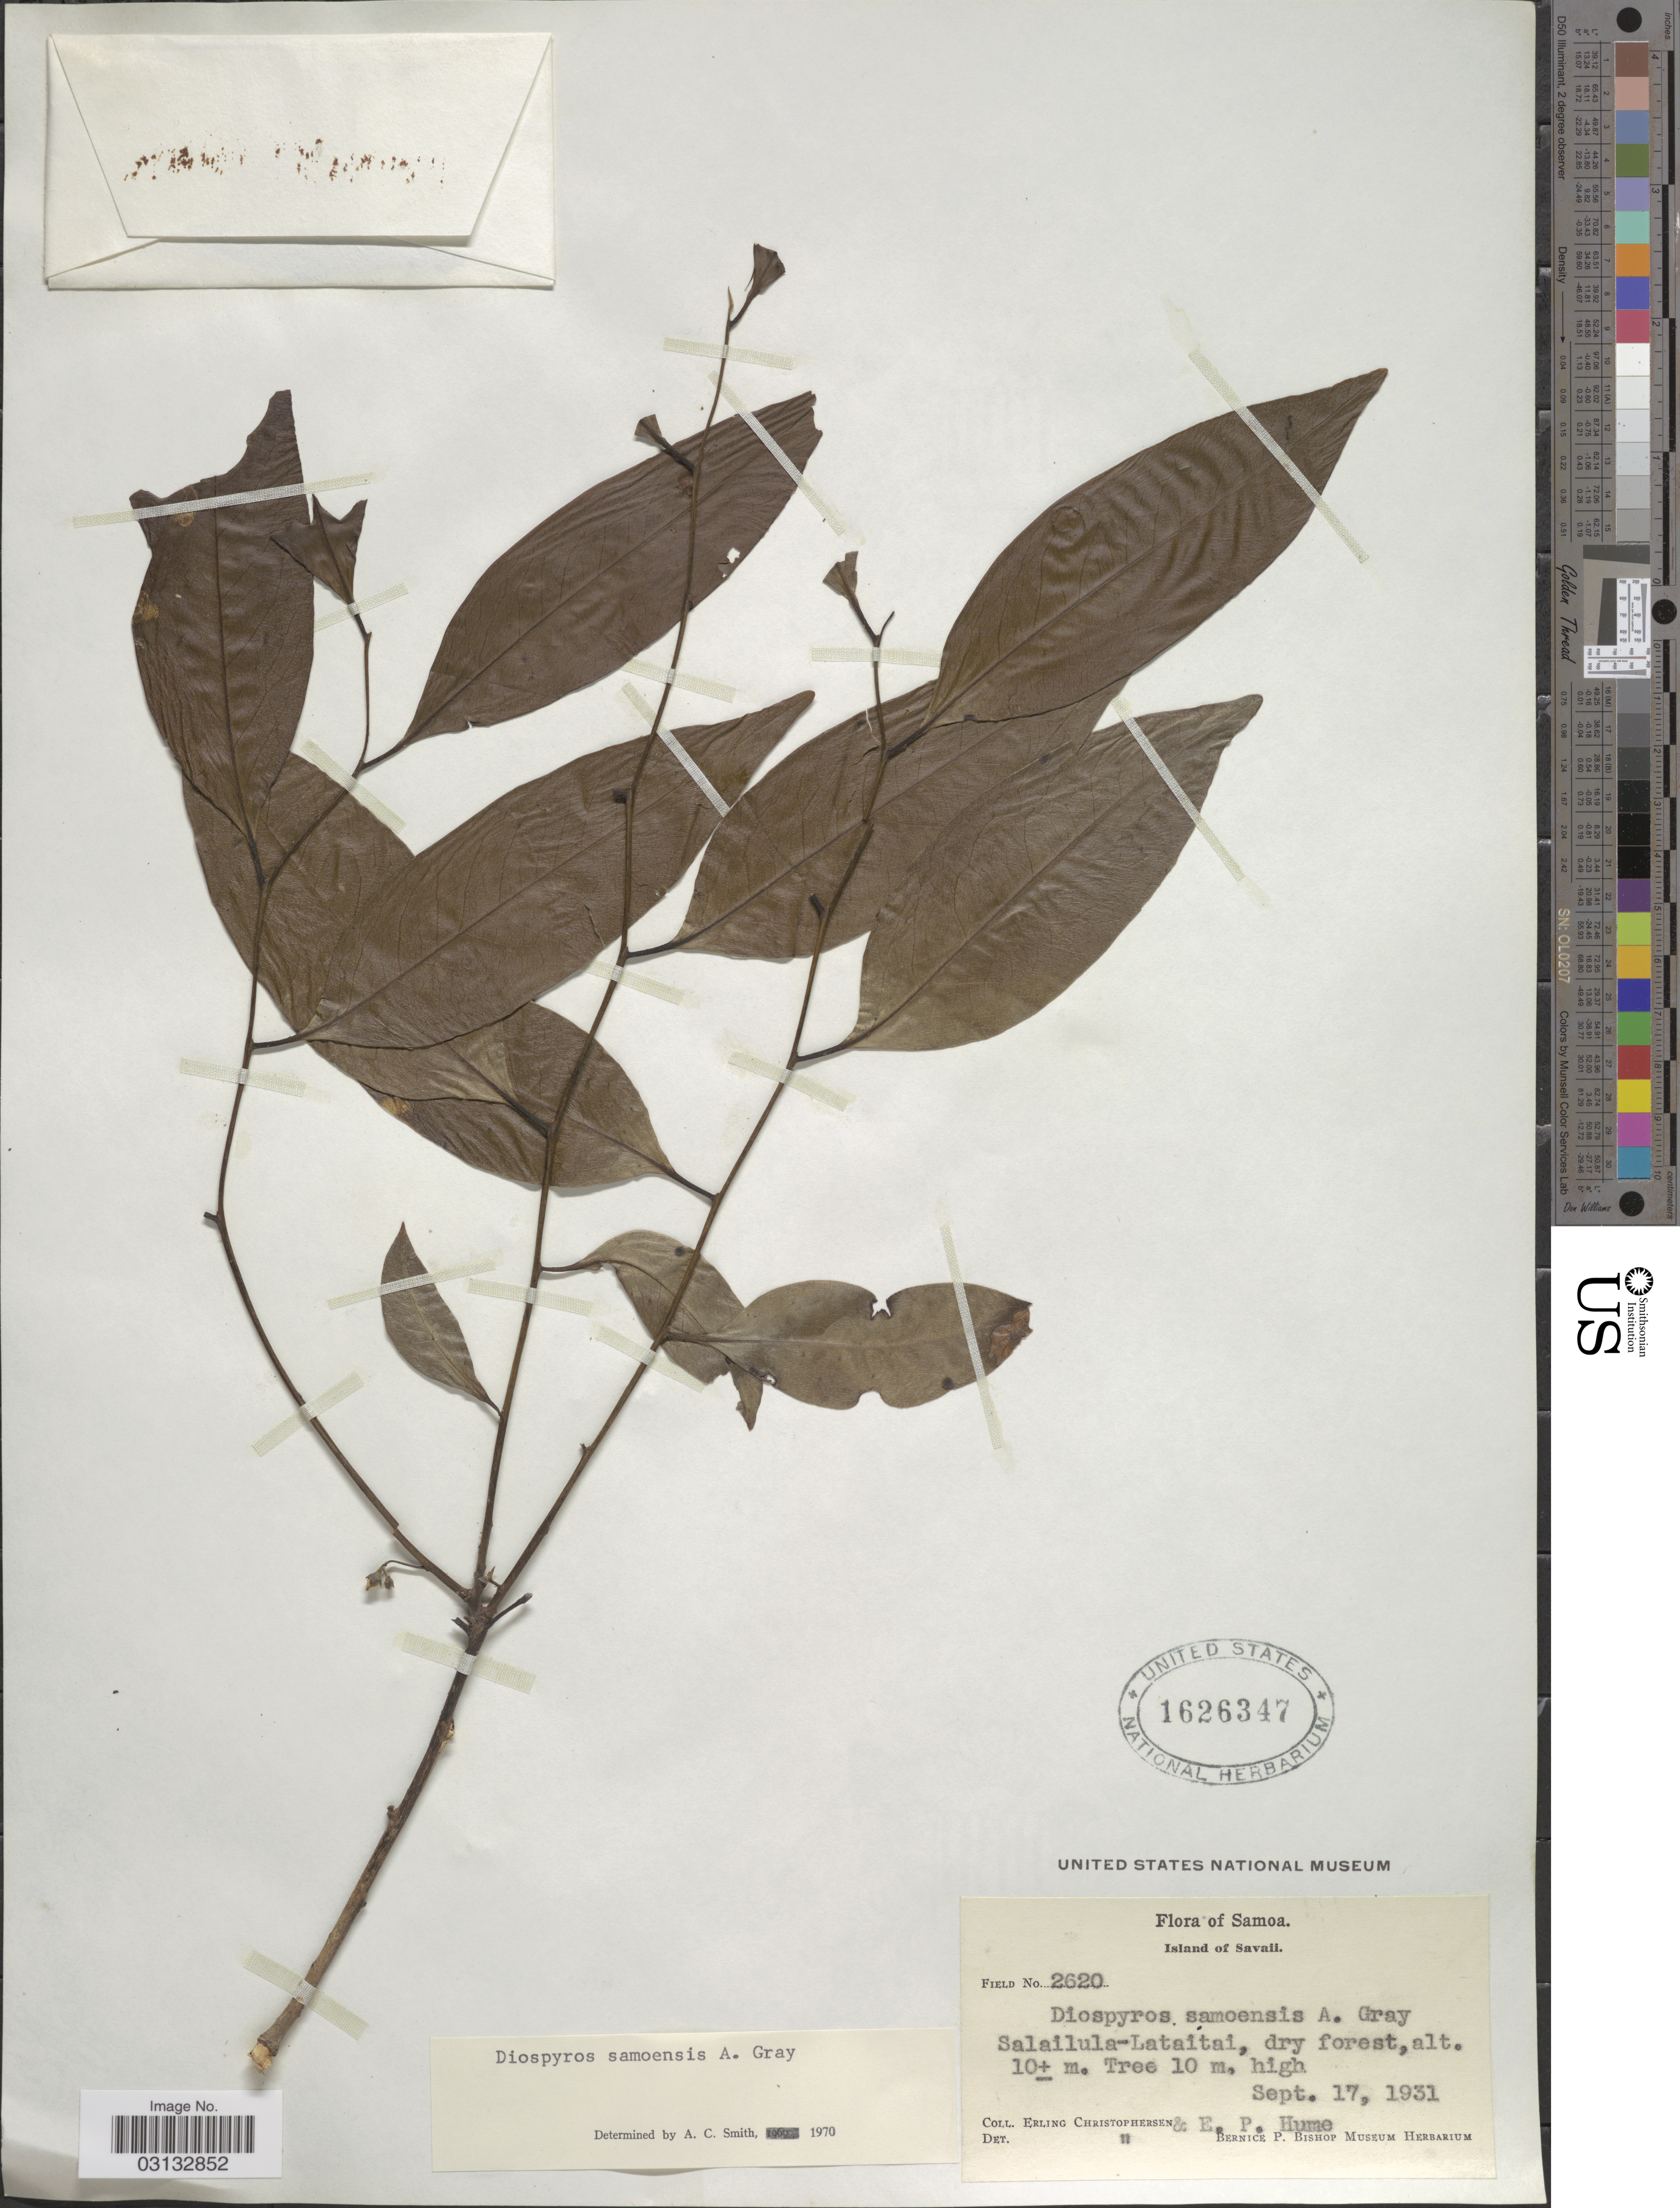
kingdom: Plantae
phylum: Tracheophyta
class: Magnoliopsida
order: Ericales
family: Ebenaceae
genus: Diospyros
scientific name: Diospyros samoensis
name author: A. Gray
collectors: E. Christophersen & E. P. Hume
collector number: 2620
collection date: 1931-09-17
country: Samoa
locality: Samoa, Island of Savaii, Salailula-Lataitai.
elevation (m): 10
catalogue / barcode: US 1626347